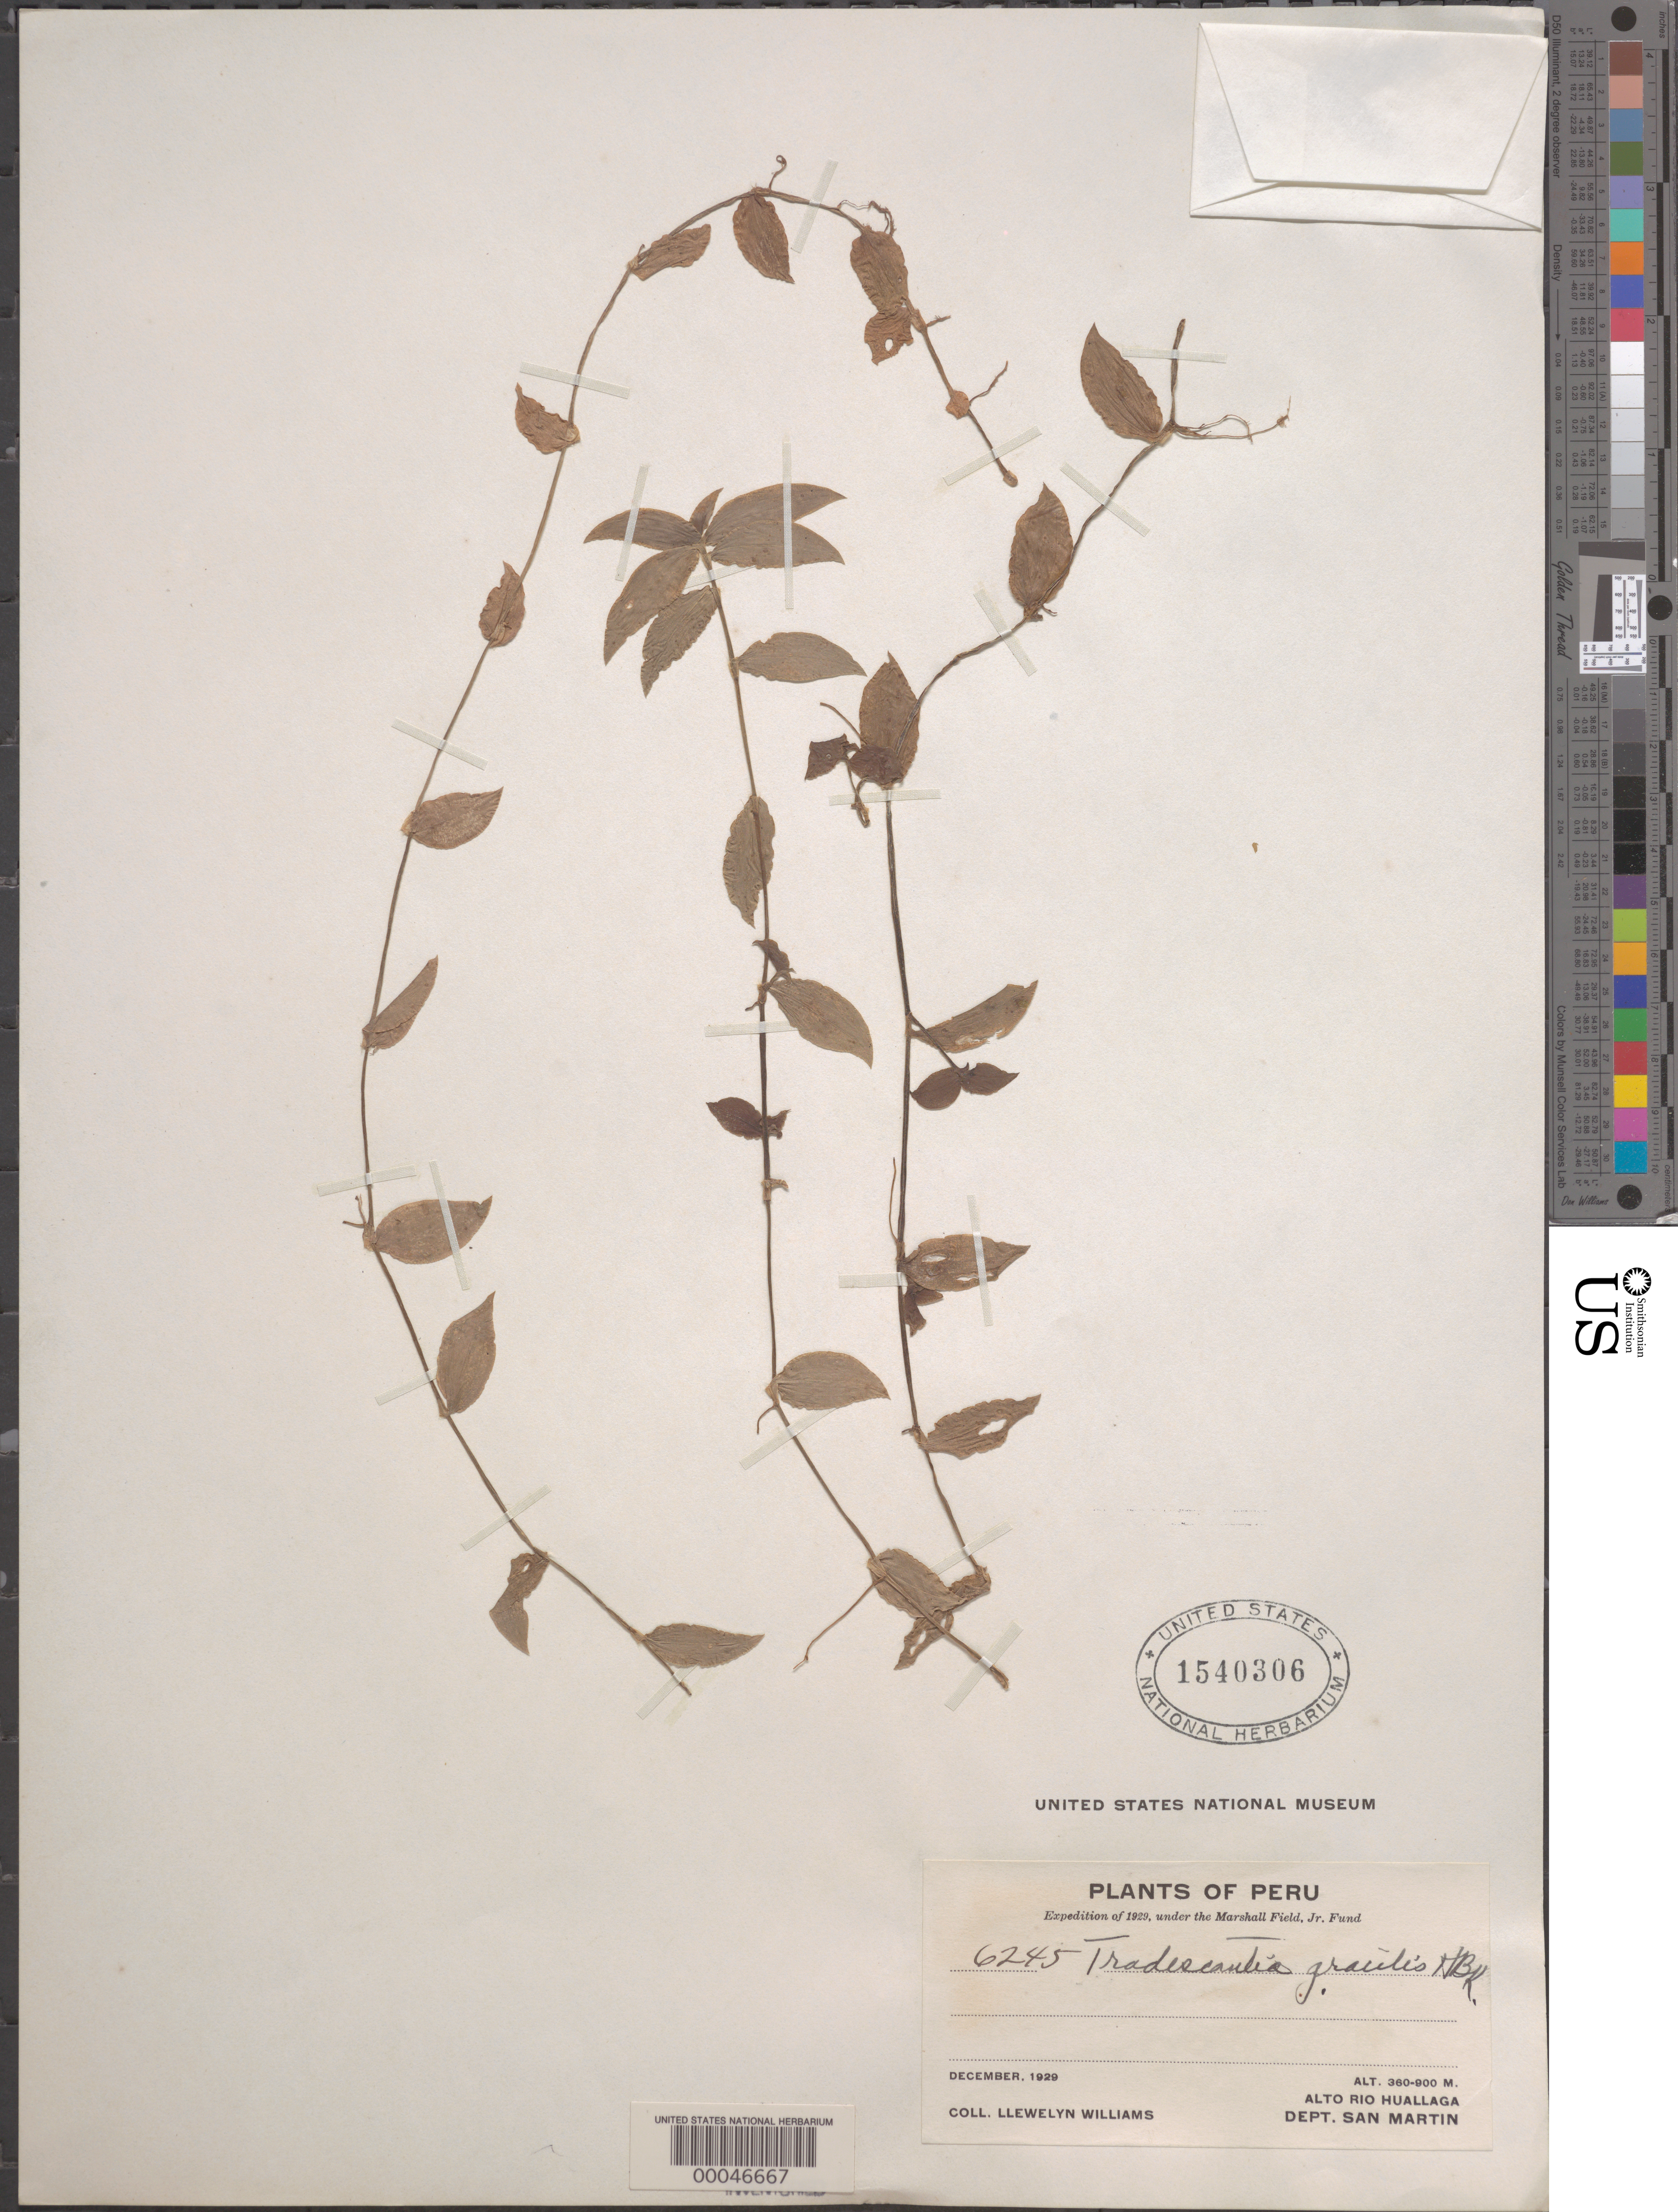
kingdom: Plantae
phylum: Tracheophyta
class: Liliopsida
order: Commelinales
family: Commelinaceae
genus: Callisia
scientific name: Callisia gracilis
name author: (Kunth) D.R. Hunt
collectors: Ll. Williams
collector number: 6245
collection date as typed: Dec 1929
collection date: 1929-12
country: Peru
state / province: San Martín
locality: Alto rio huallaga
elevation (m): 360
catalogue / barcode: US 1540306